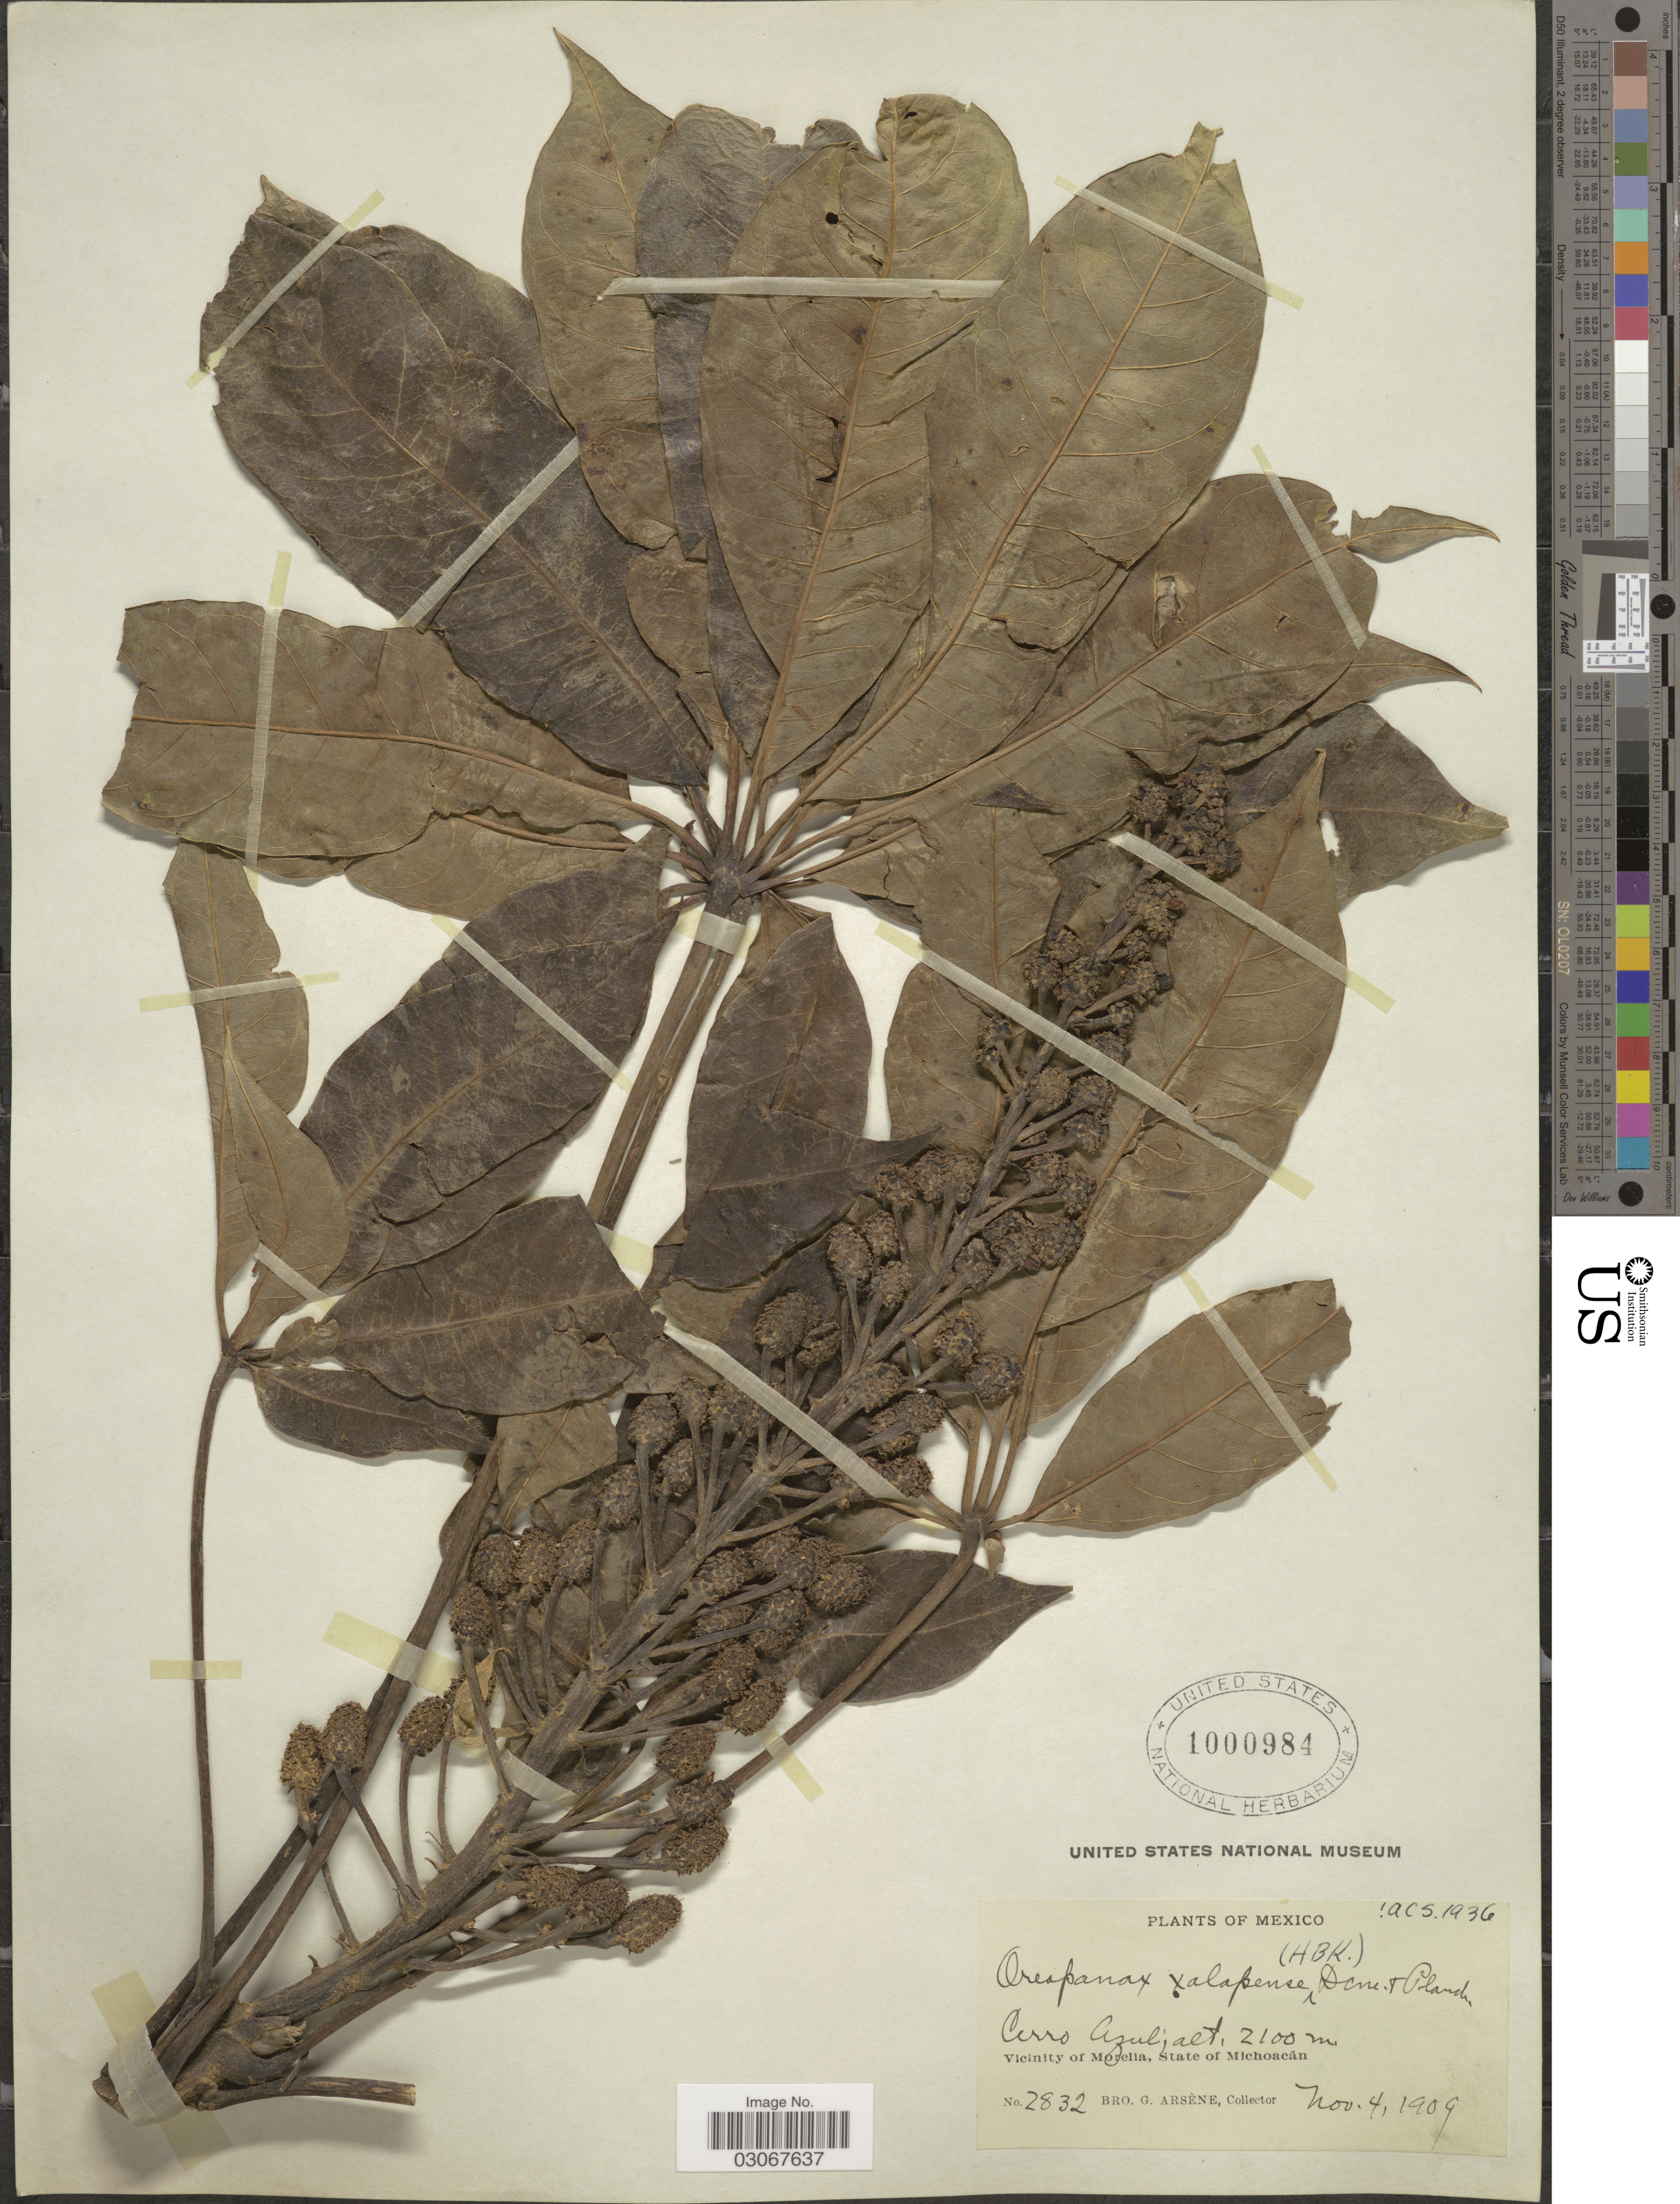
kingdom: Plantae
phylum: Tracheophyta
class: Magnoliopsida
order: Apiales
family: Araliaceae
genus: Oreopanax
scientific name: Oreopanax xalapensis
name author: (Kunth) Decne. & Planch.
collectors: Bro. G. Arsène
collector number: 2832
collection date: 1909-11-04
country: Mexico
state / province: Michoacán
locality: Cerro Azul. Vicinity of Morelia.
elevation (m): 2100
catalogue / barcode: US 1000984